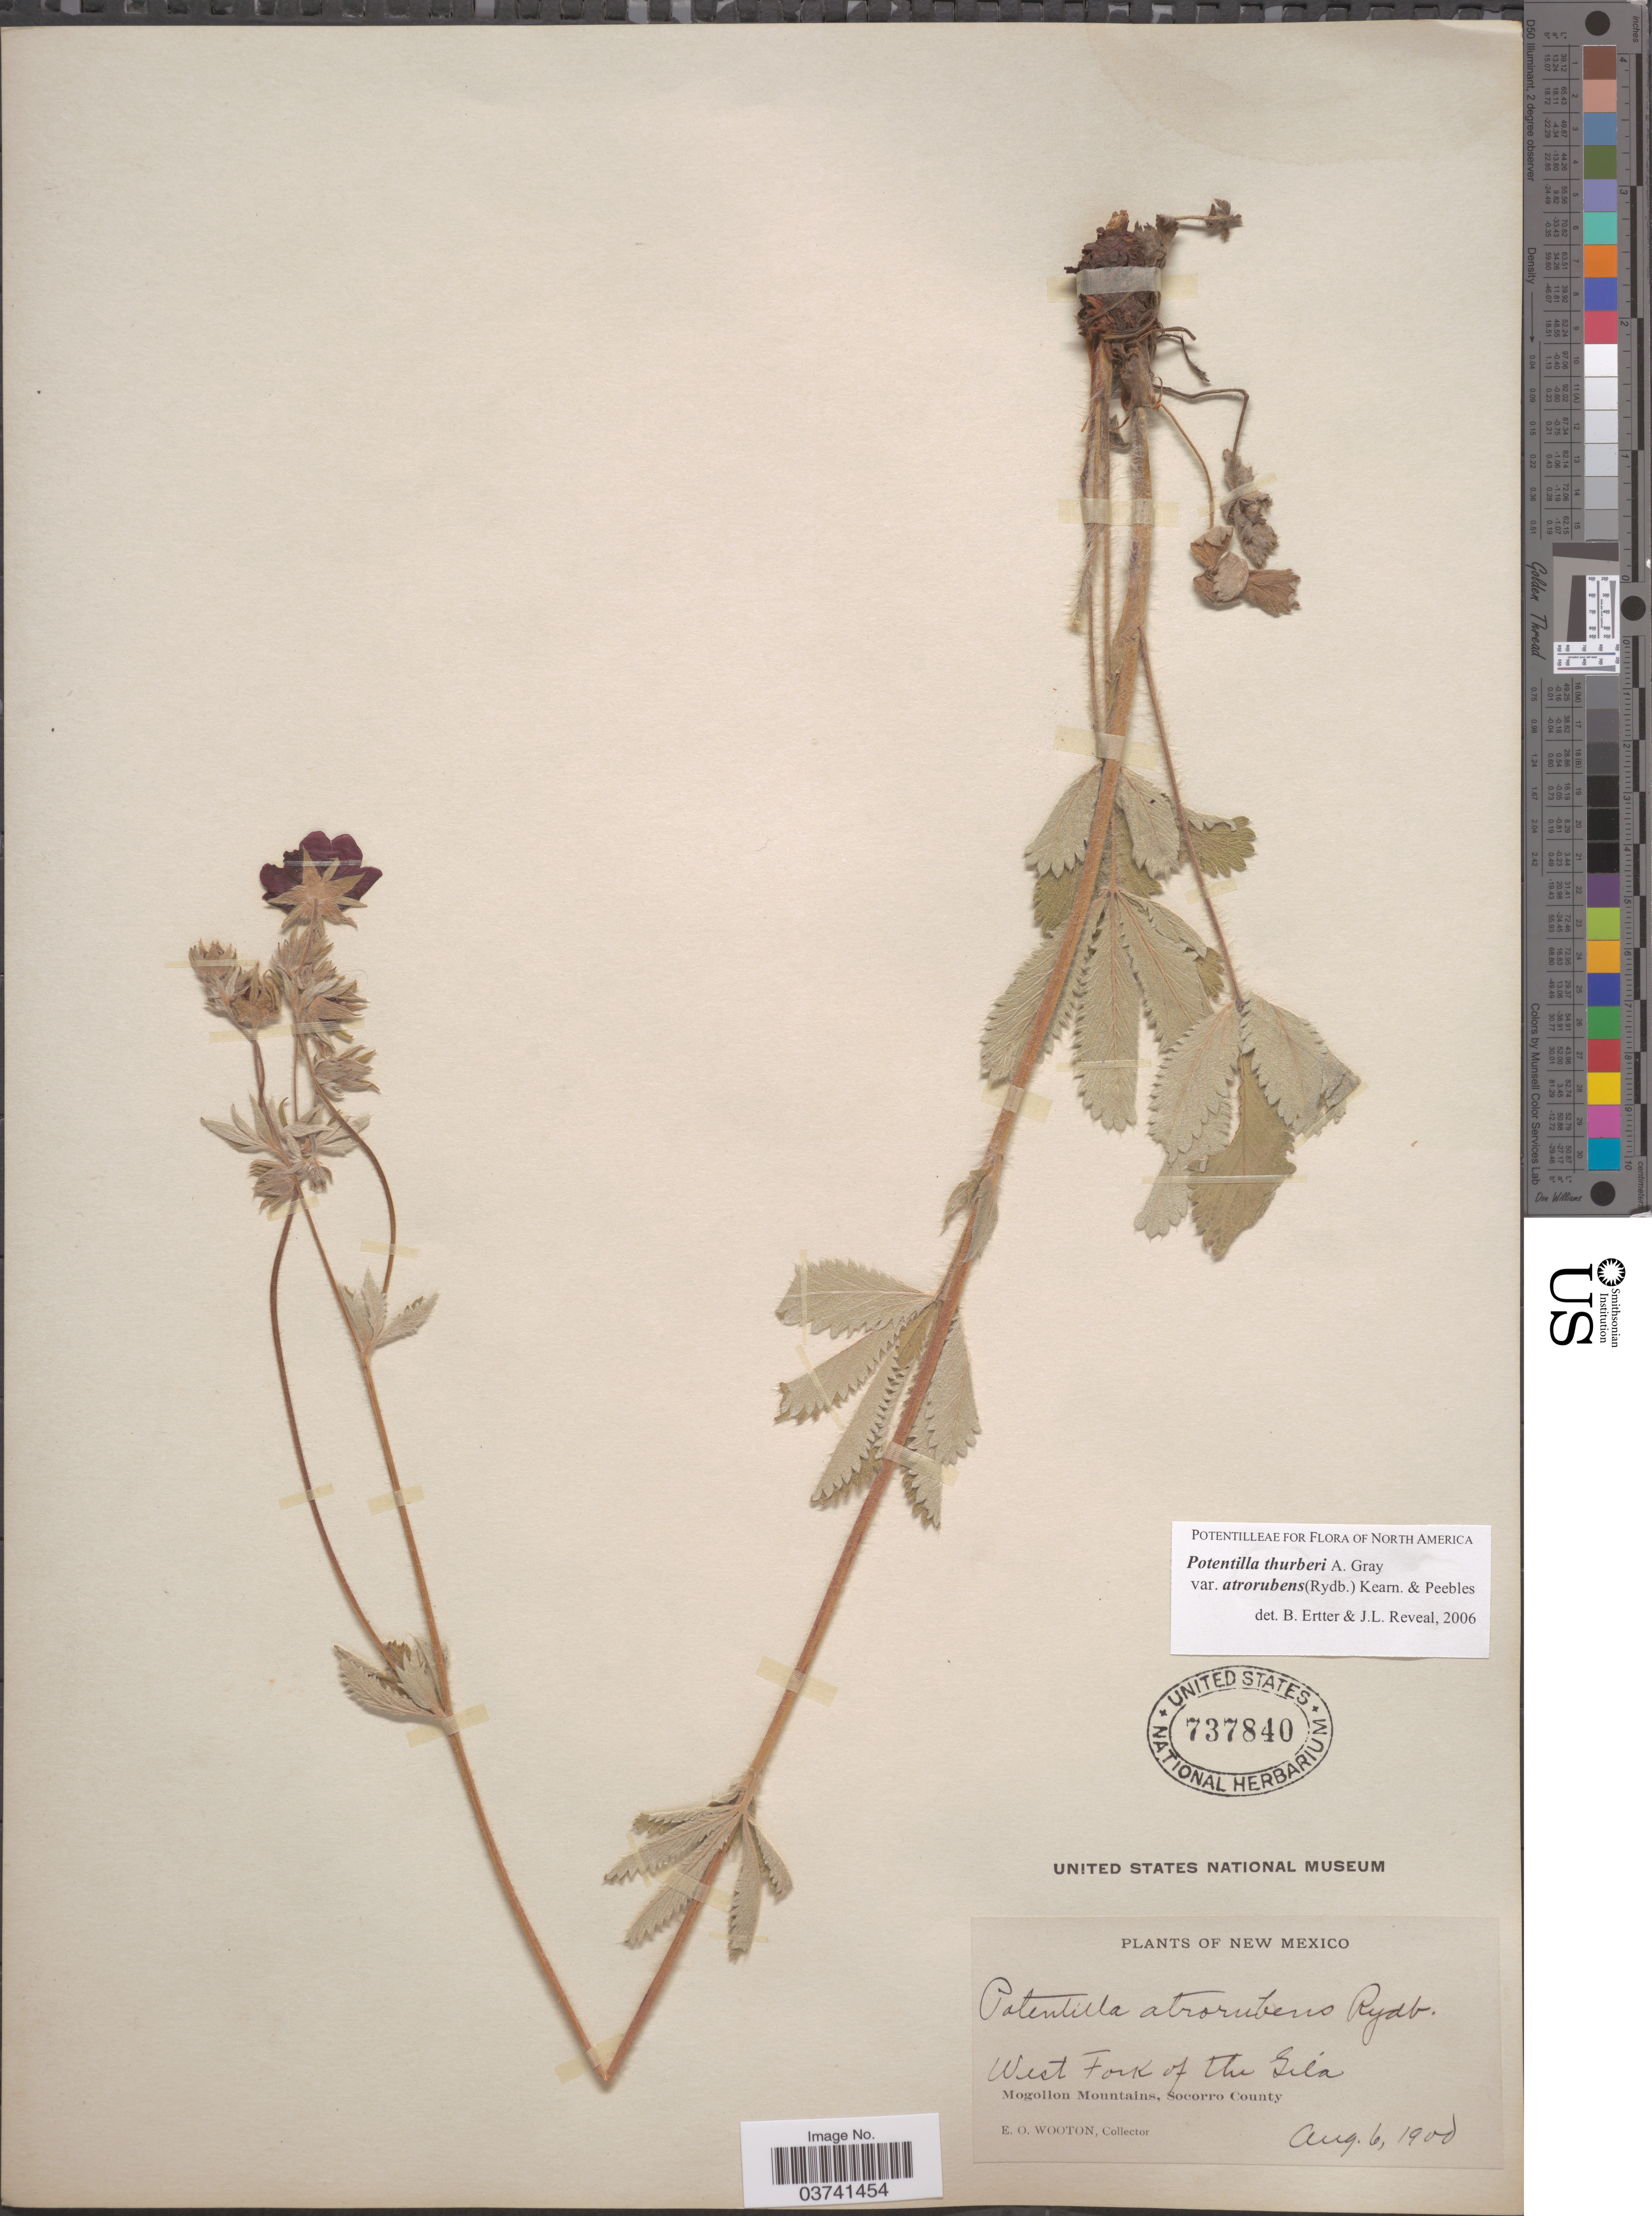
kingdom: Plantae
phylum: Tracheophyta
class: Magnoliopsida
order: Rosales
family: Rosaceae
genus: Potentilla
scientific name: Potentilla thurberi var. atrorubens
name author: A. Gray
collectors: E. O. Wooton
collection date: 1900-08-06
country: United States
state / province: New Mexico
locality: West Fork of the Gila. Mogollon Mountains, Socorro County.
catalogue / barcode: US 737840